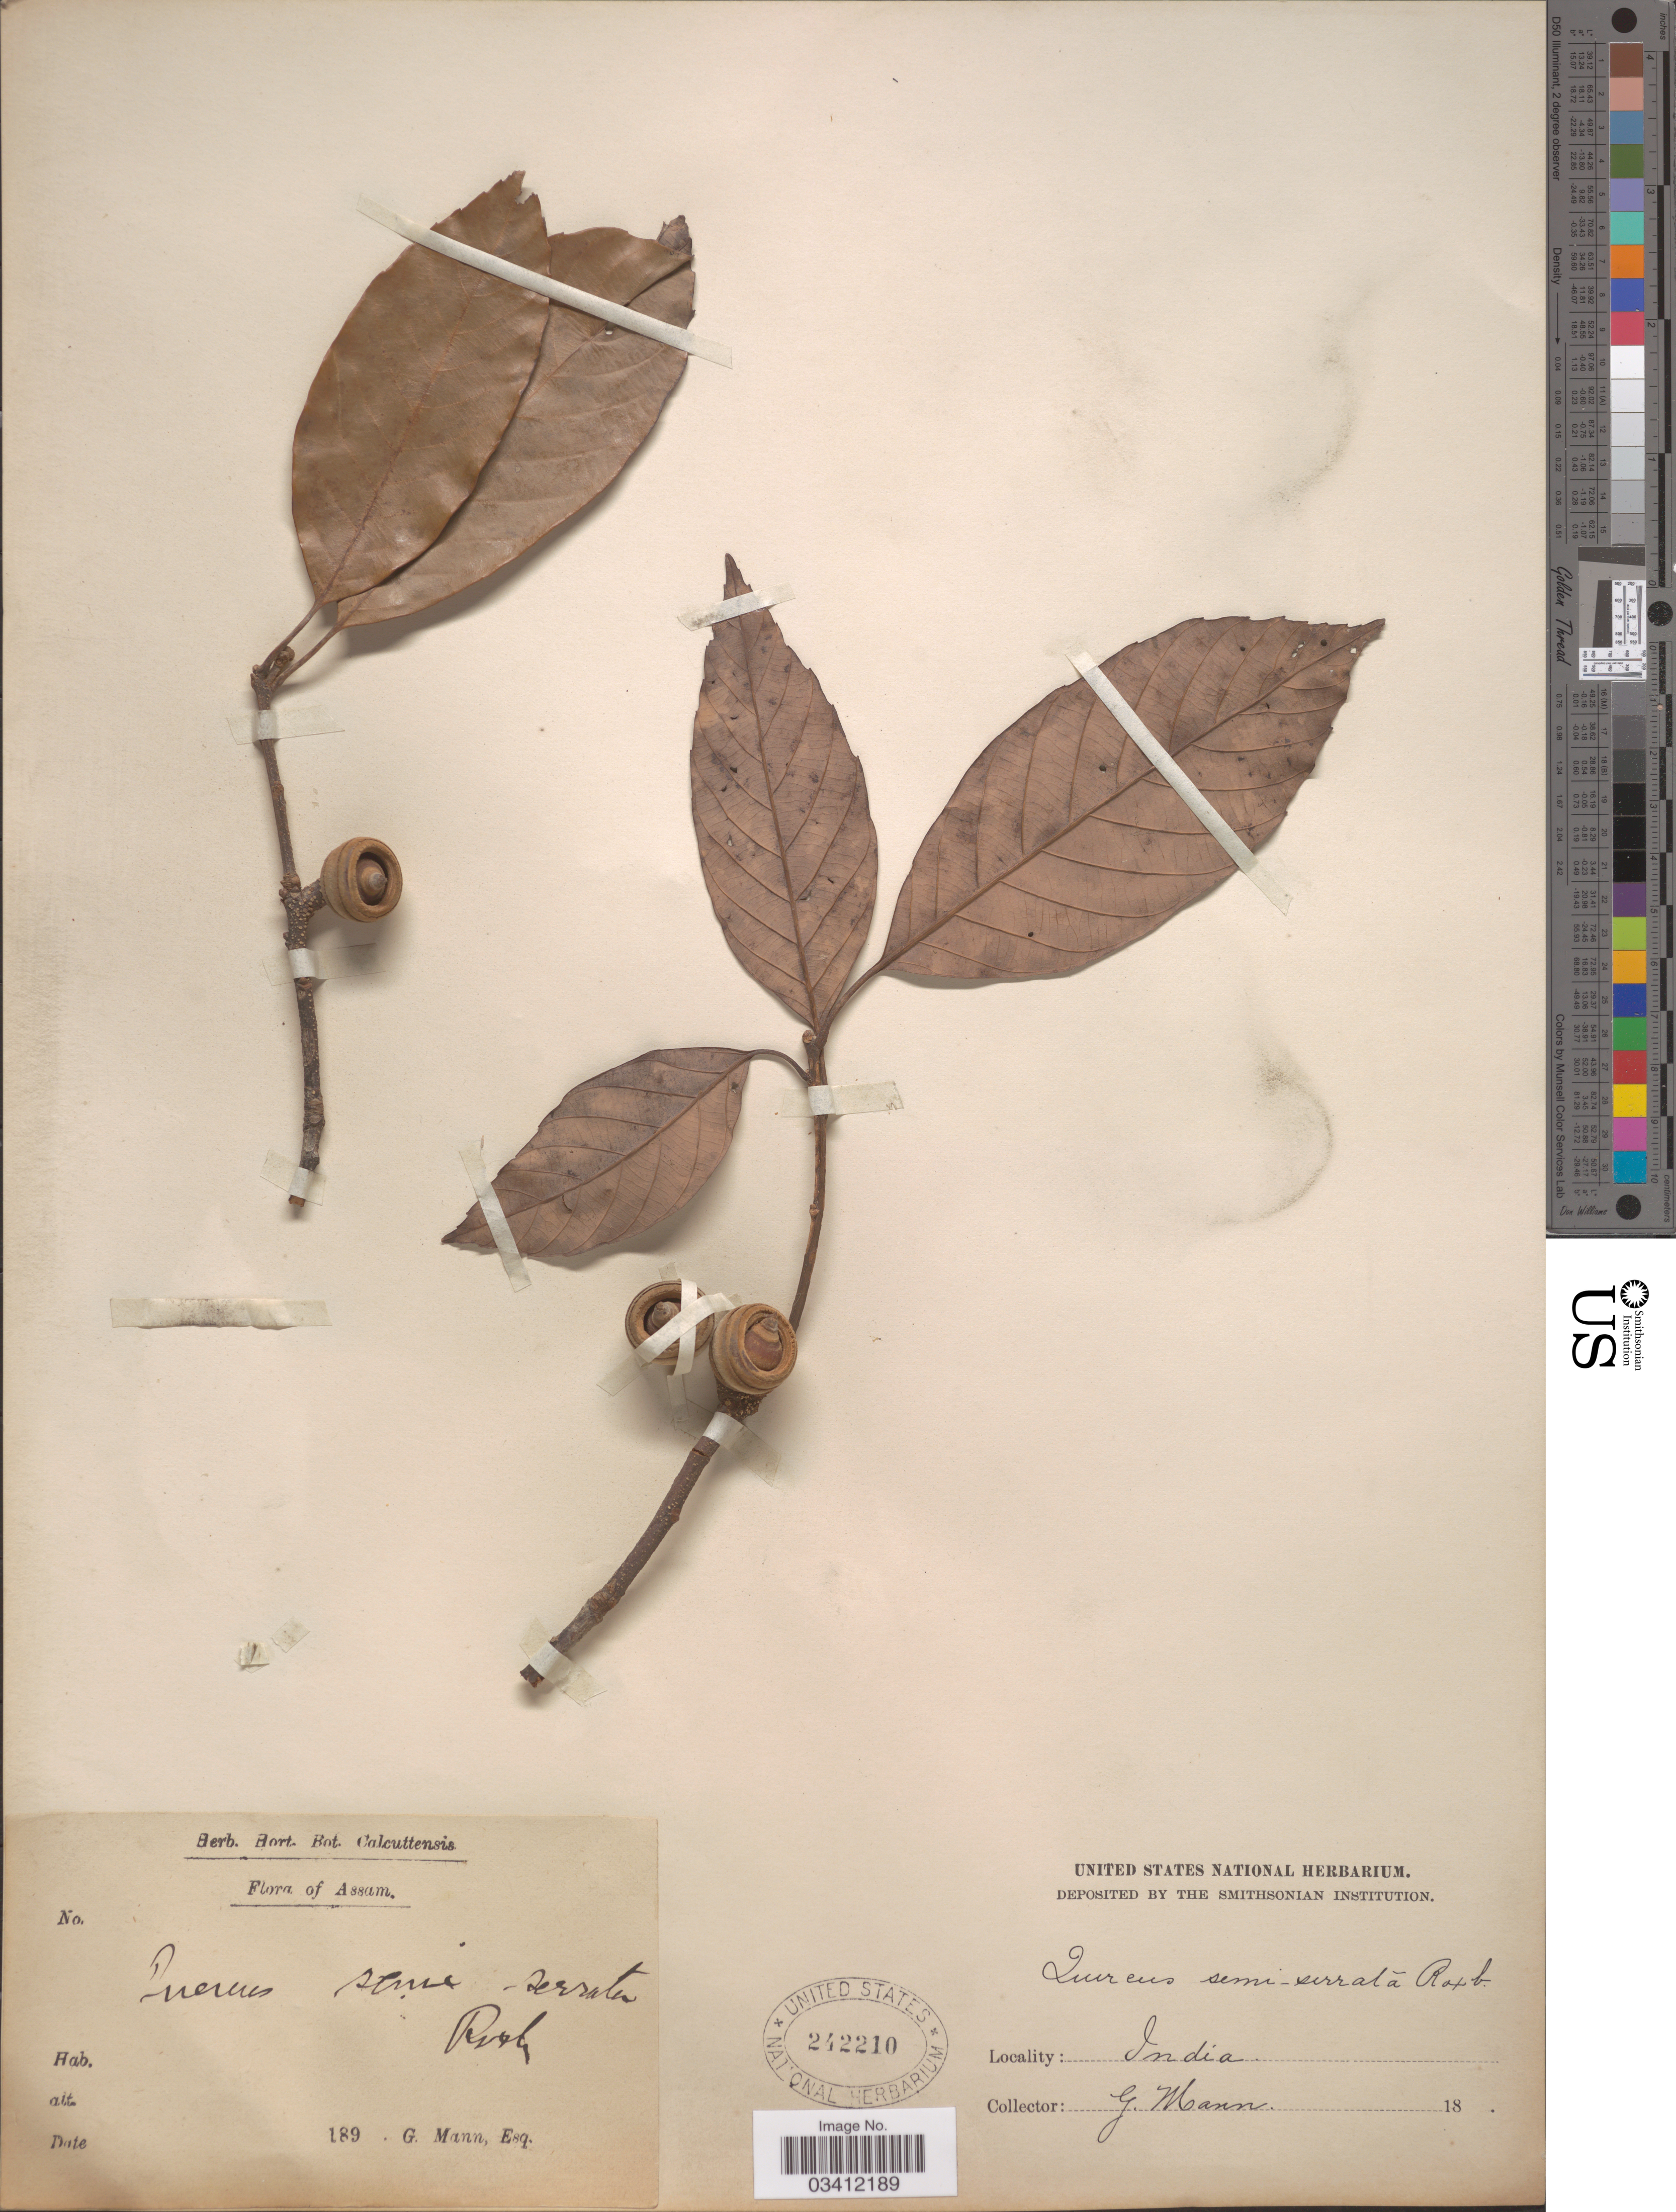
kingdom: Plantae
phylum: Tracheophyta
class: Magnoliopsida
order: Fagales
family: Fagaceae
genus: Quercus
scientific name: Quercus semiserrata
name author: Roxb.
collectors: G. Mann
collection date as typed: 189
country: India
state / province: Assam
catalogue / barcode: US 242210